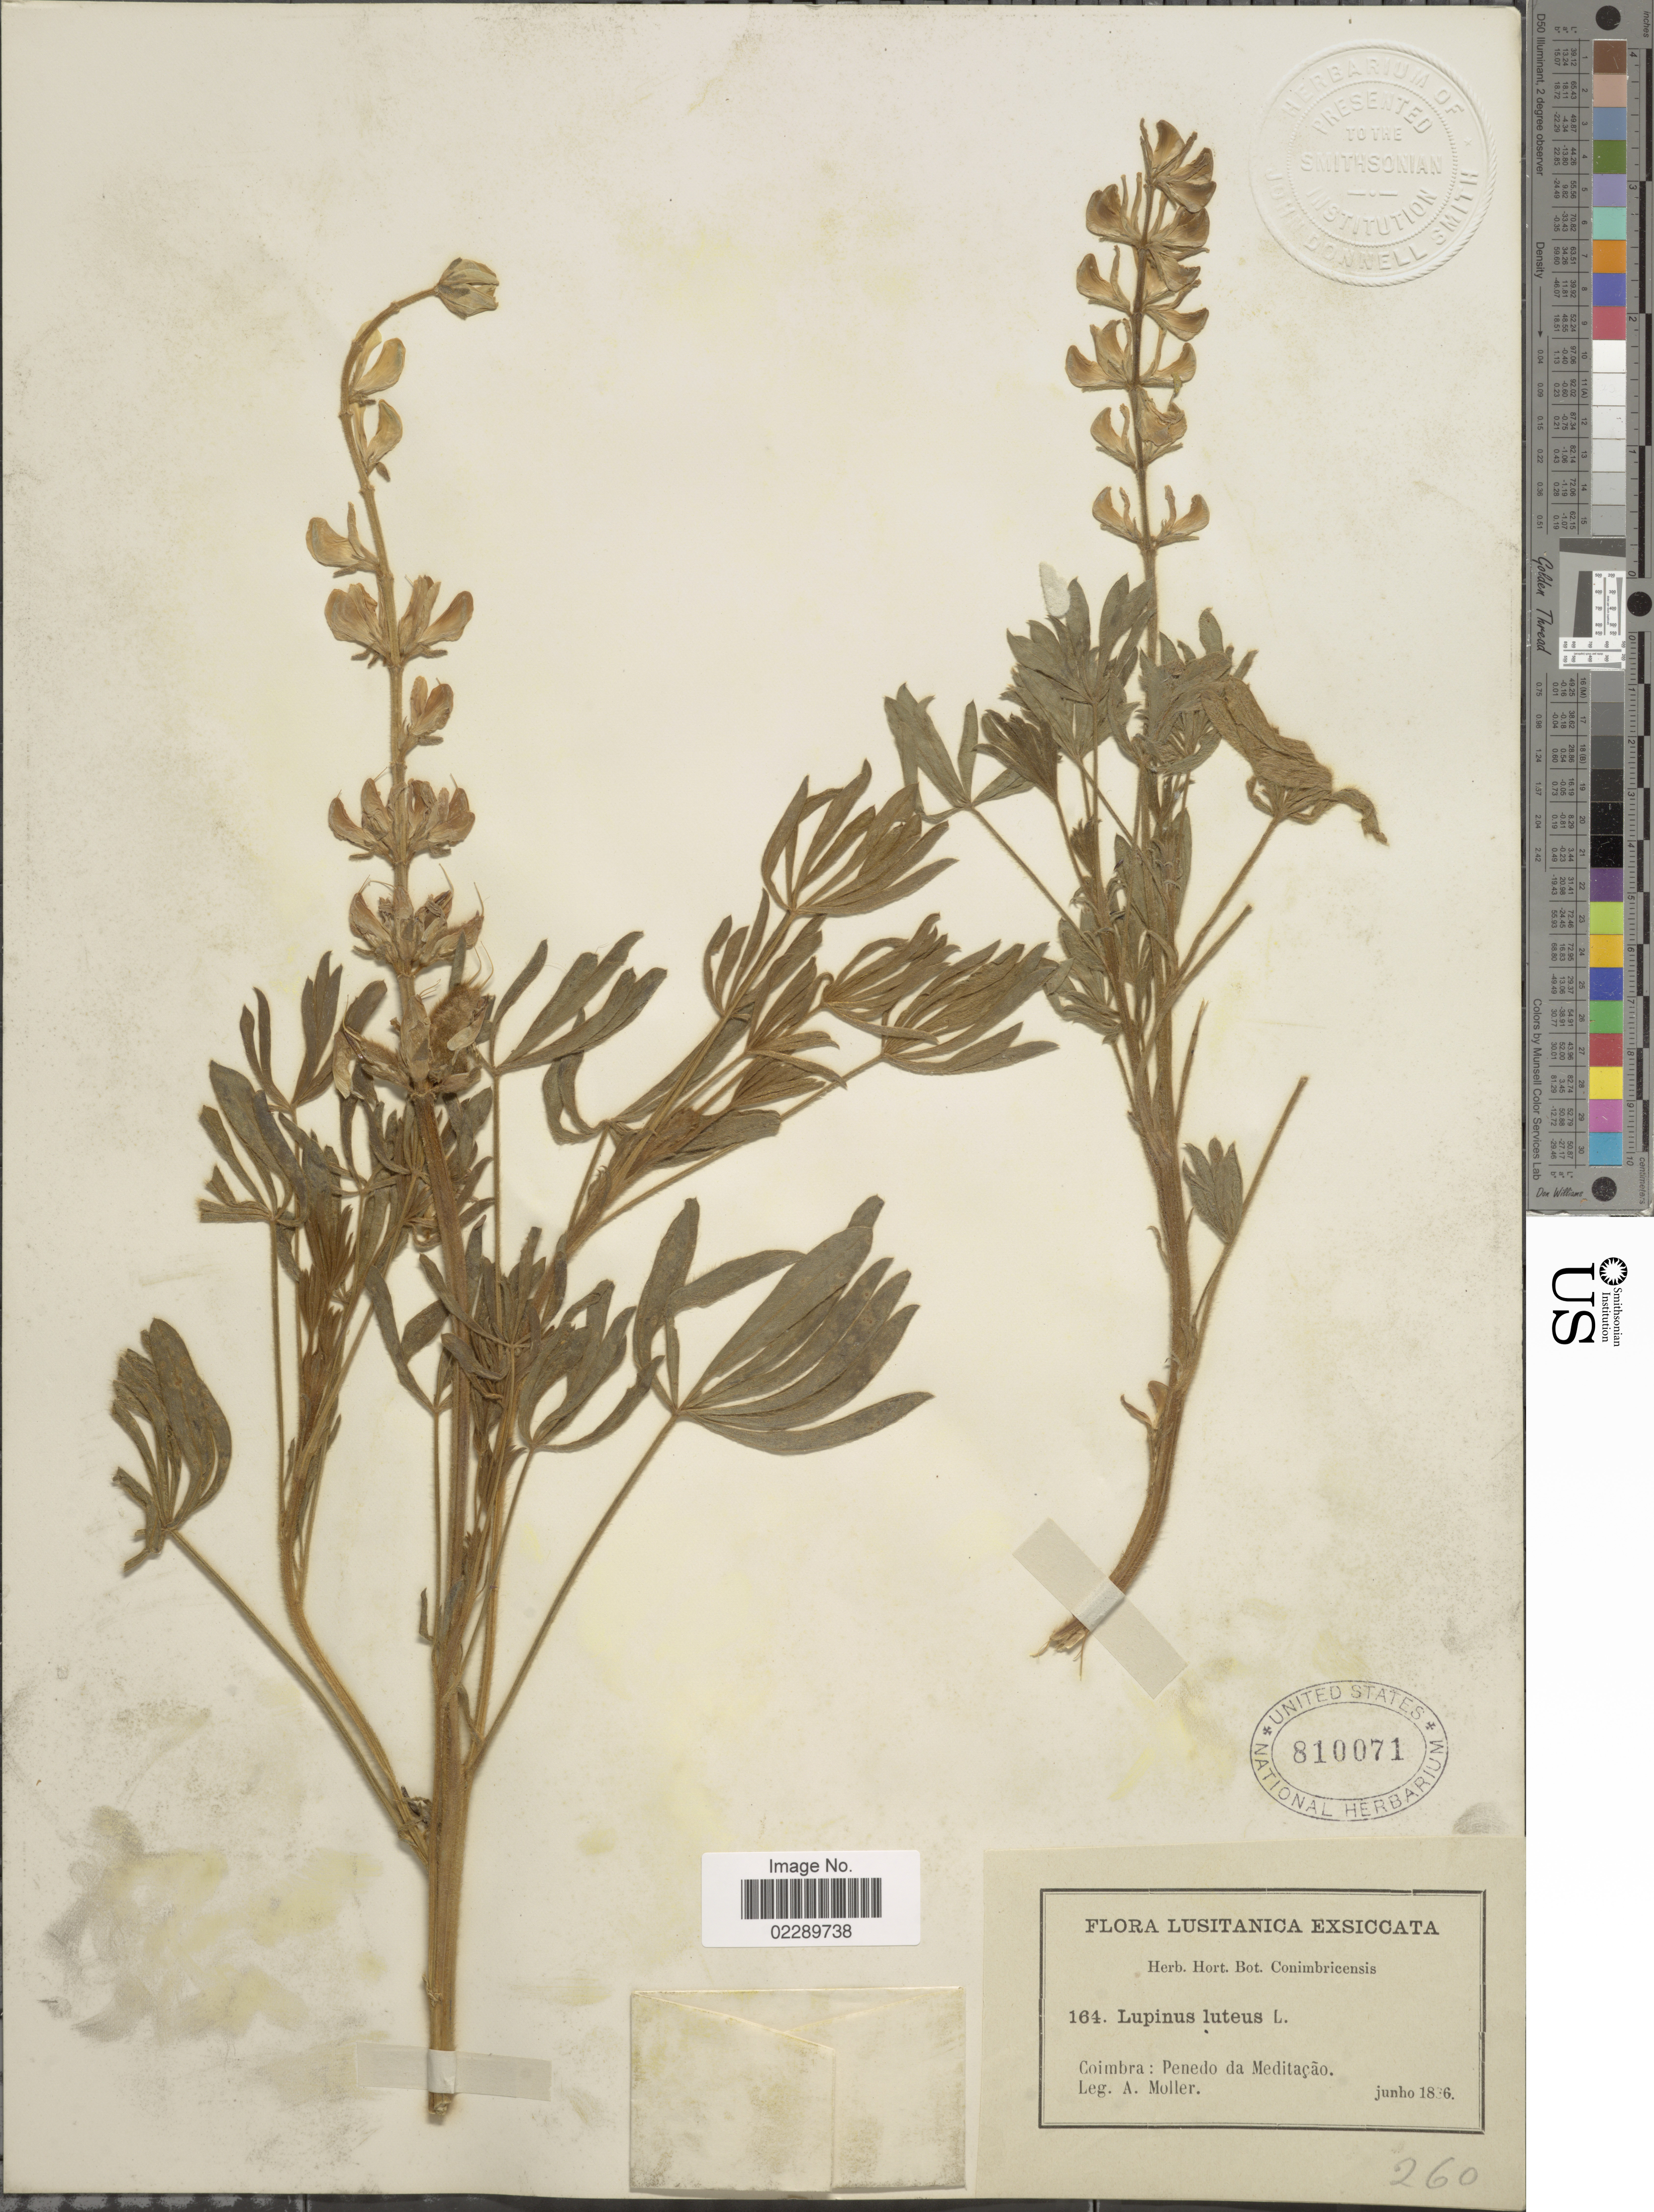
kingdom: Plantae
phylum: Tracheophyta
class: Magnoliopsida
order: Fabales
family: Fabaceae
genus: Lupinus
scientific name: Lupinus luteus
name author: L.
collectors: A. Moller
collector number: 164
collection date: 1826-06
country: Portugal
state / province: Coimbra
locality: Lusitanica. Coimbra: Penedo da Meditação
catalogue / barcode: US 810071